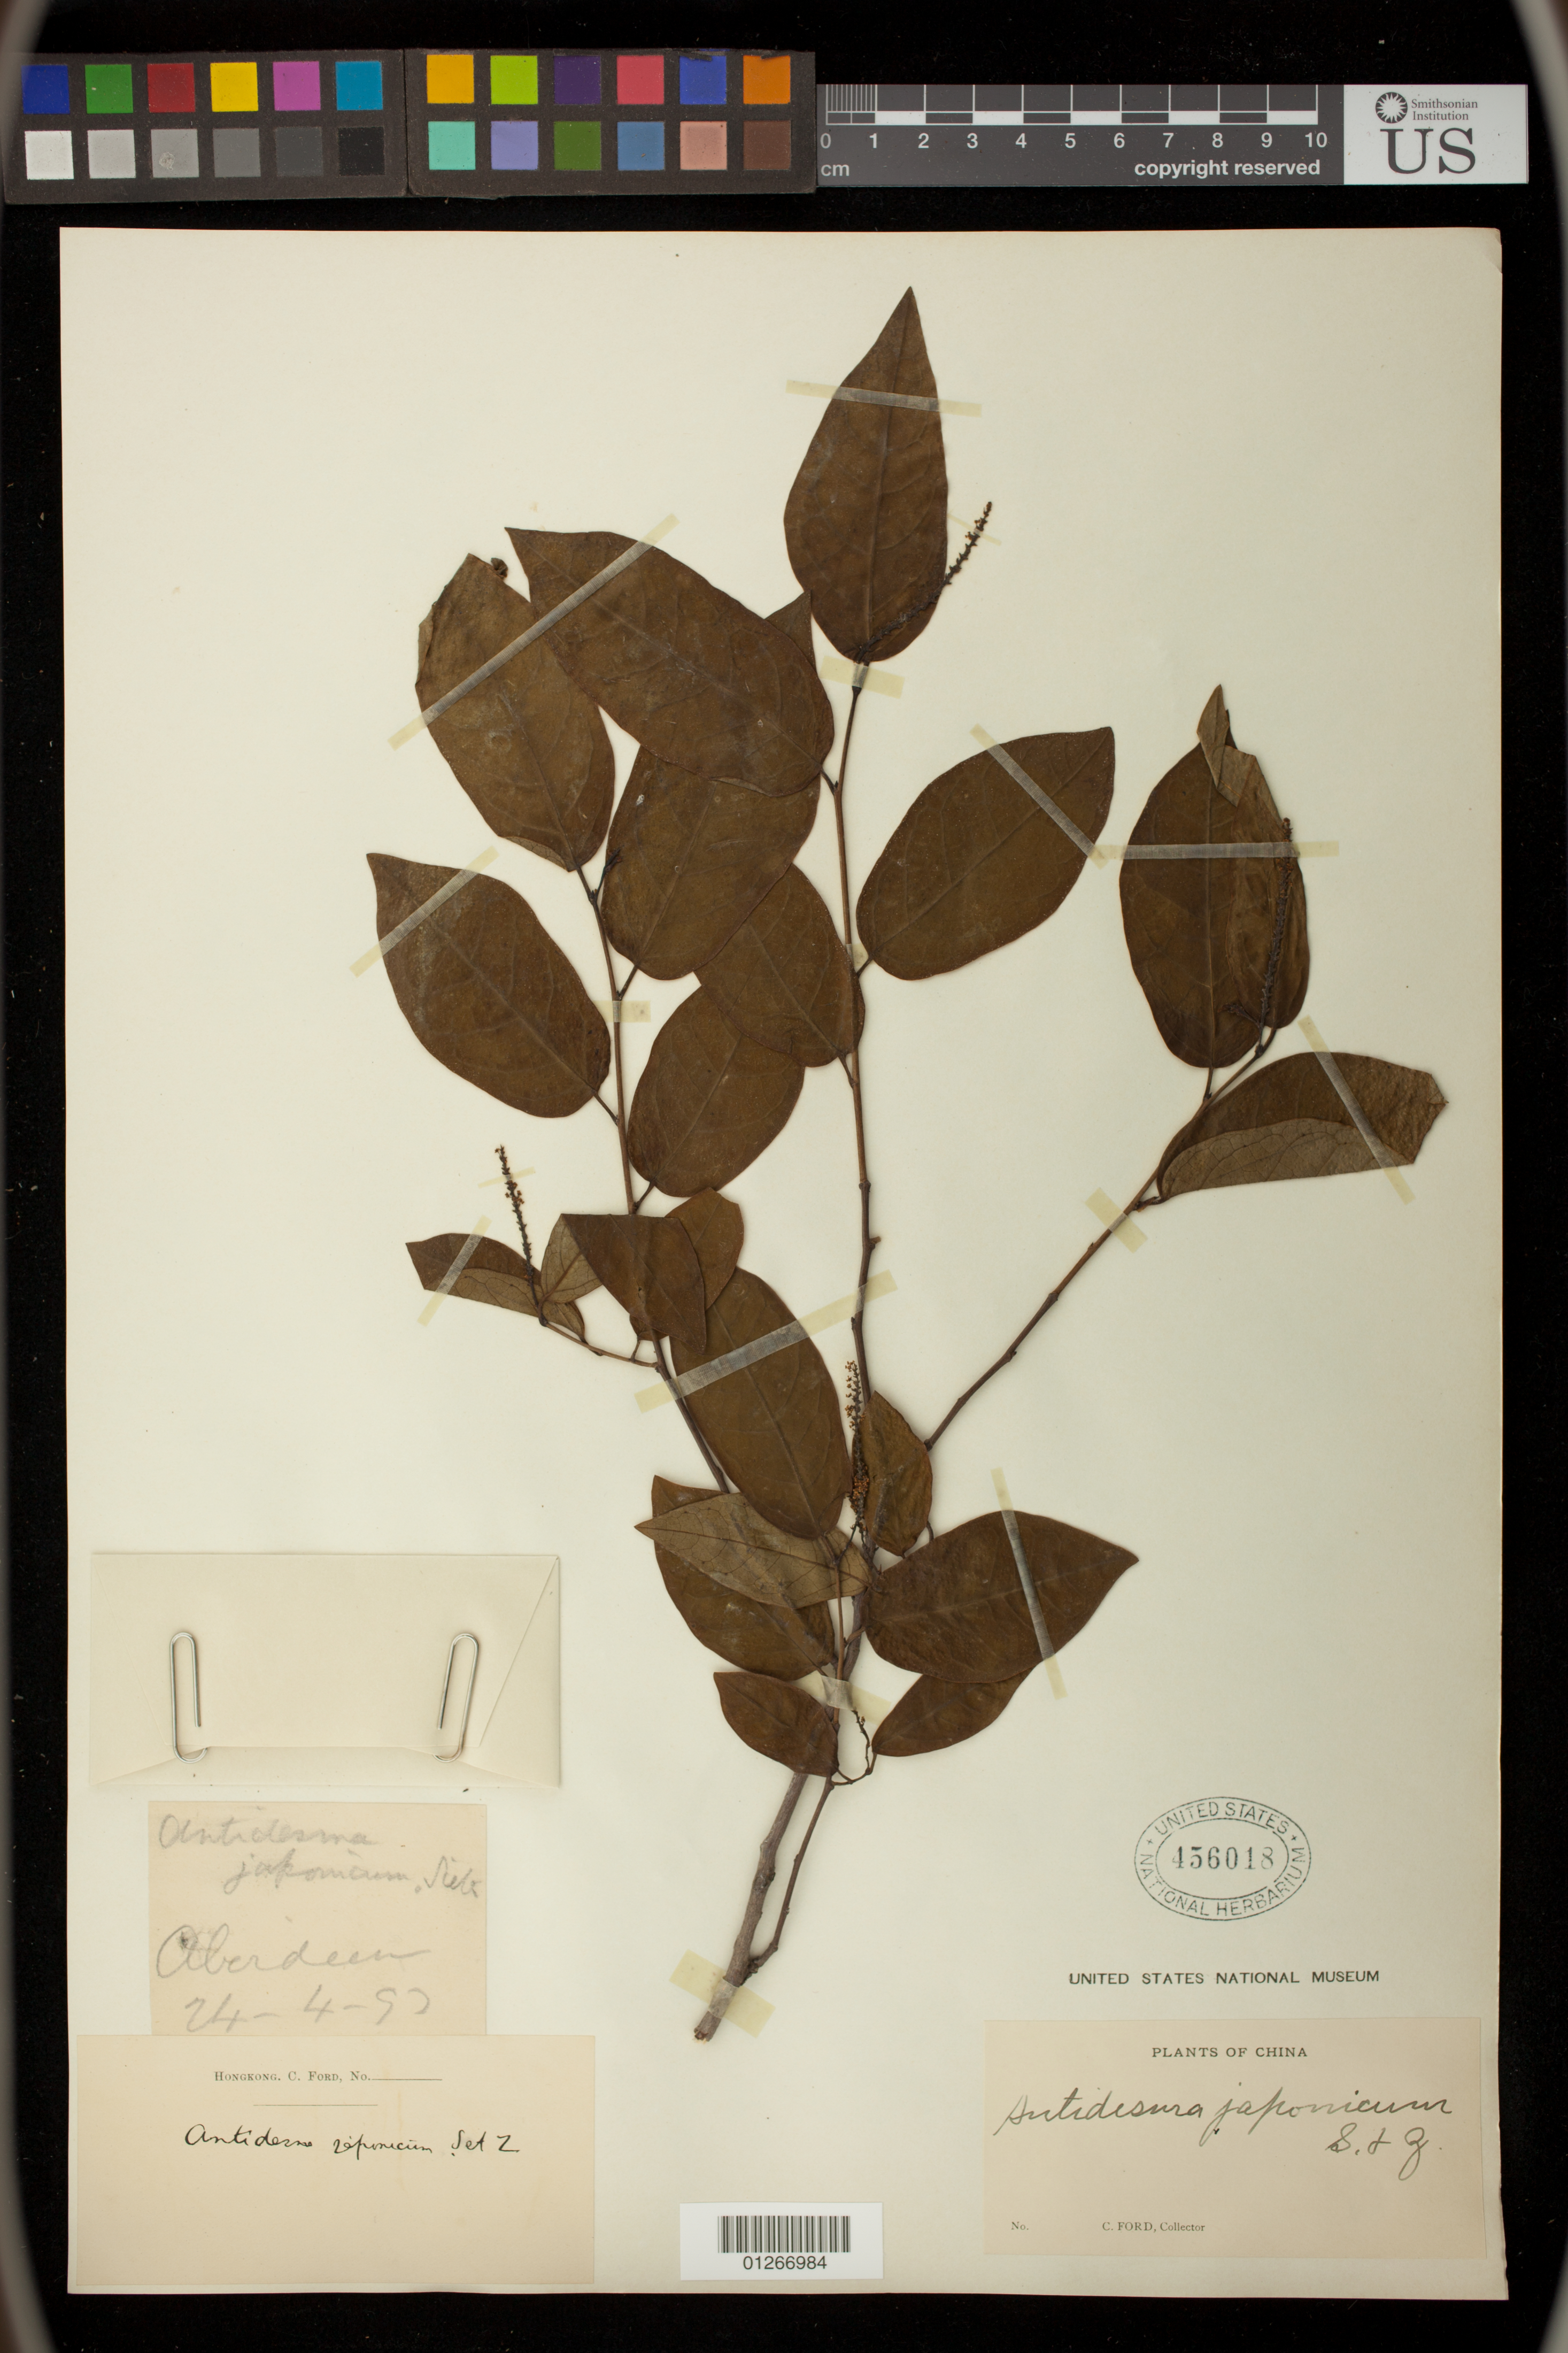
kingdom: Plantae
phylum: Tracheophyta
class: Magnoliopsida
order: Malpighiales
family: Phyllanthaceae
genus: Antidesma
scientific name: Antidesma japonicum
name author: Siebert & Zucc.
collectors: C. Ford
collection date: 1893-03-28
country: China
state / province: Hainan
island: Hainan I.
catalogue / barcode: US 456018